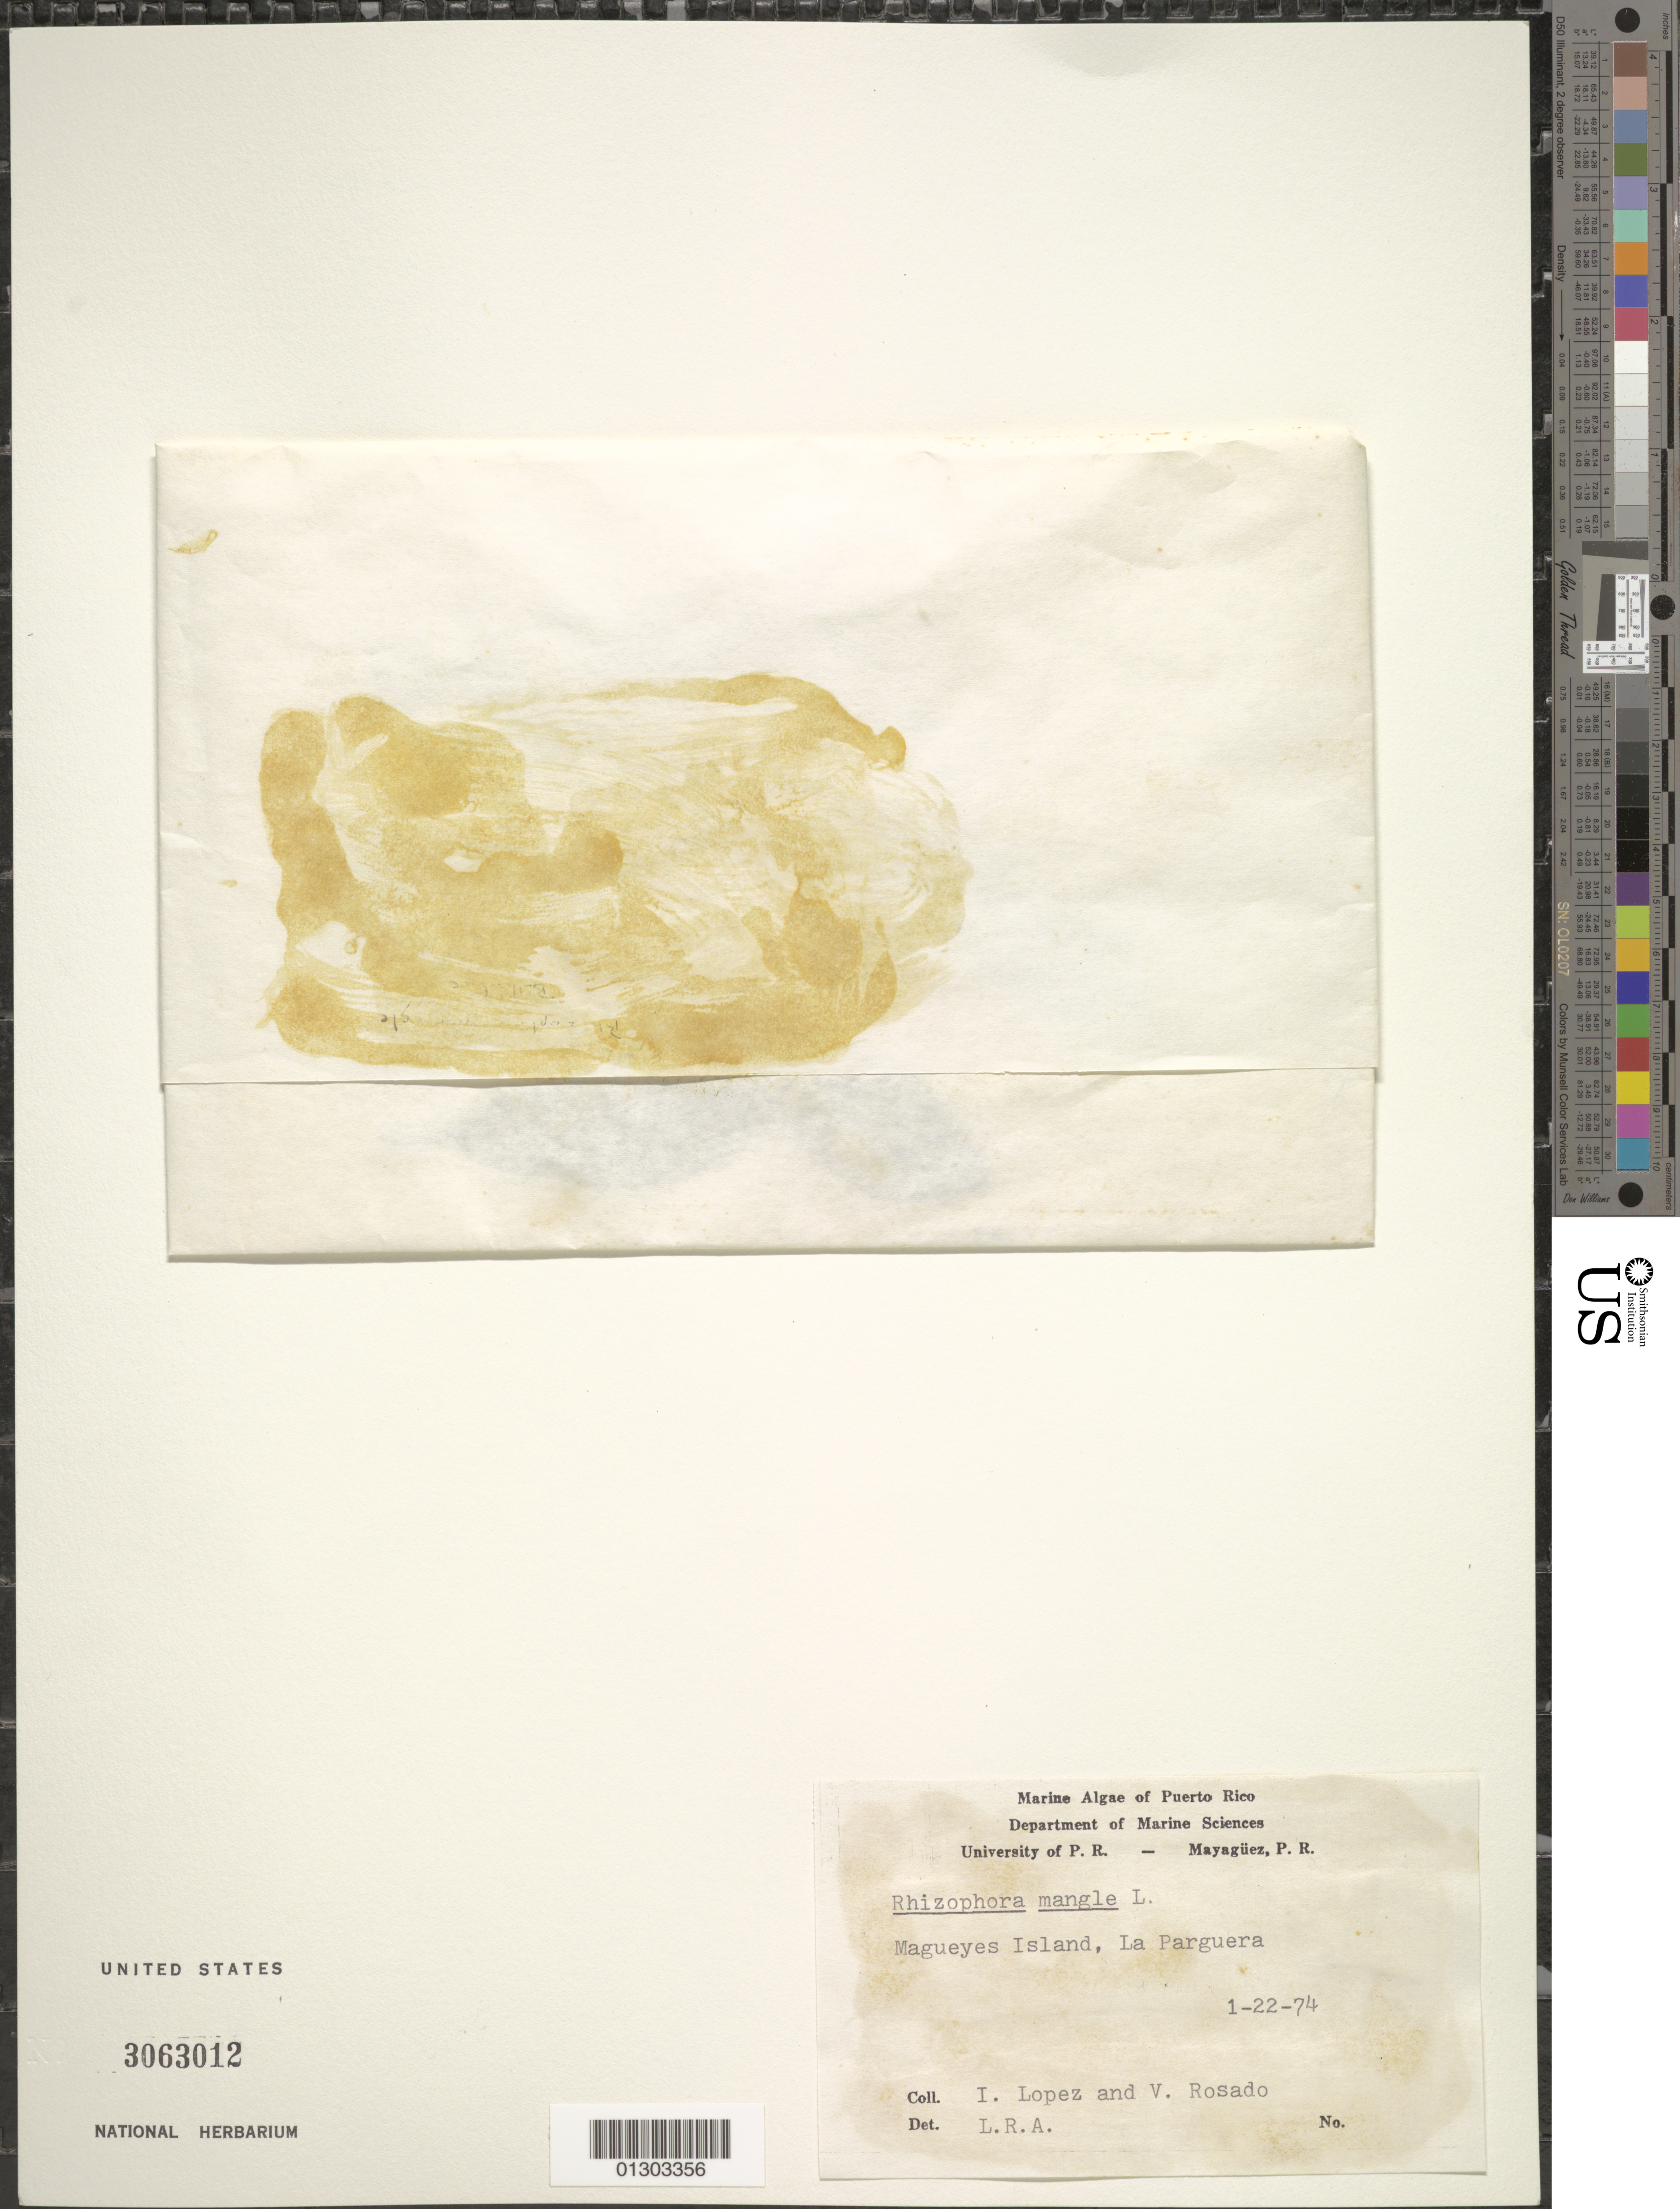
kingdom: Plantae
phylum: Tracheophyta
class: Magnoliopsida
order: Malpighiales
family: Rhizophoraceae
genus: Rhizophora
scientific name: Rhizophora mangle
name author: L.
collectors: I. Lopez & V. Rosado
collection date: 1974-01-22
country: Puerto Rico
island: Magueyes I.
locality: Magueyes Island, La Parguera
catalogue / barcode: US 3063012